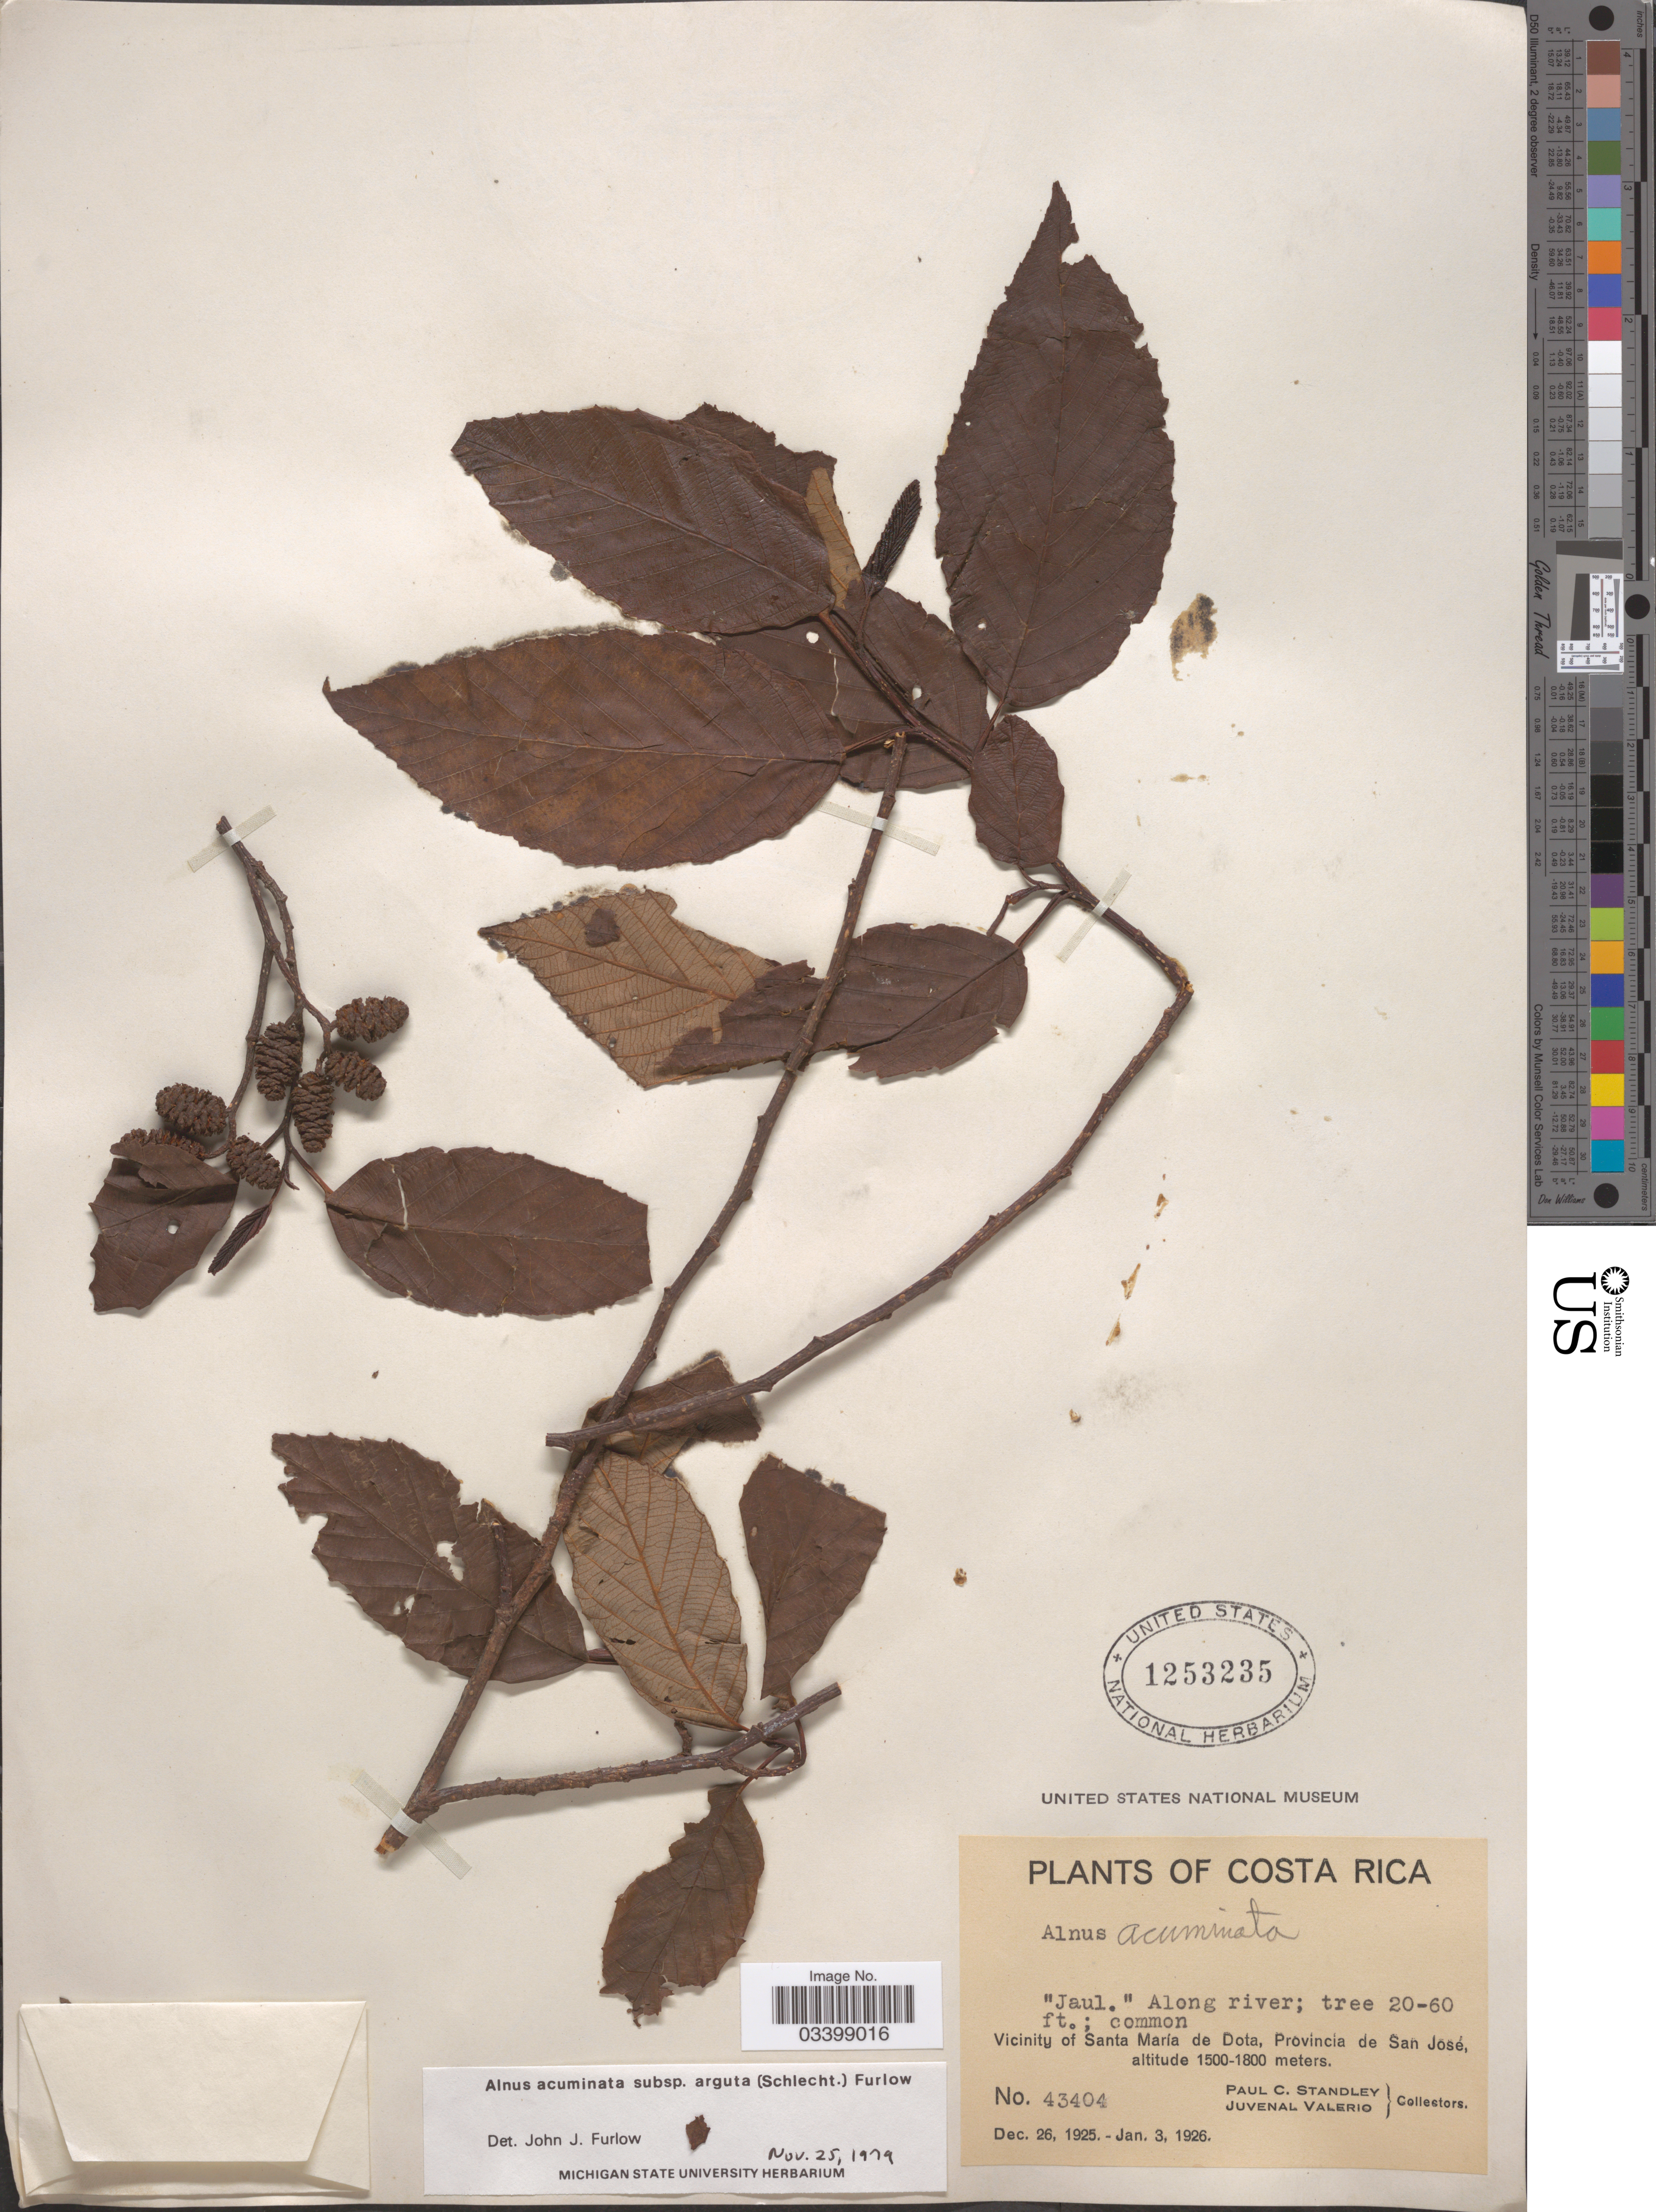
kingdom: Plantae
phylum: Tracheophyta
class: Magnoliopsida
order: Fagales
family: Betulaceae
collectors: P. C. Standley & J. Valerio R.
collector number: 43404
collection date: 1925-12-26/1926-01-03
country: Costa Rica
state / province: San José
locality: Along river. Vicinity of Santa María de Dota, Provincia de San José.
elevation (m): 1500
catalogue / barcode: US 1253235